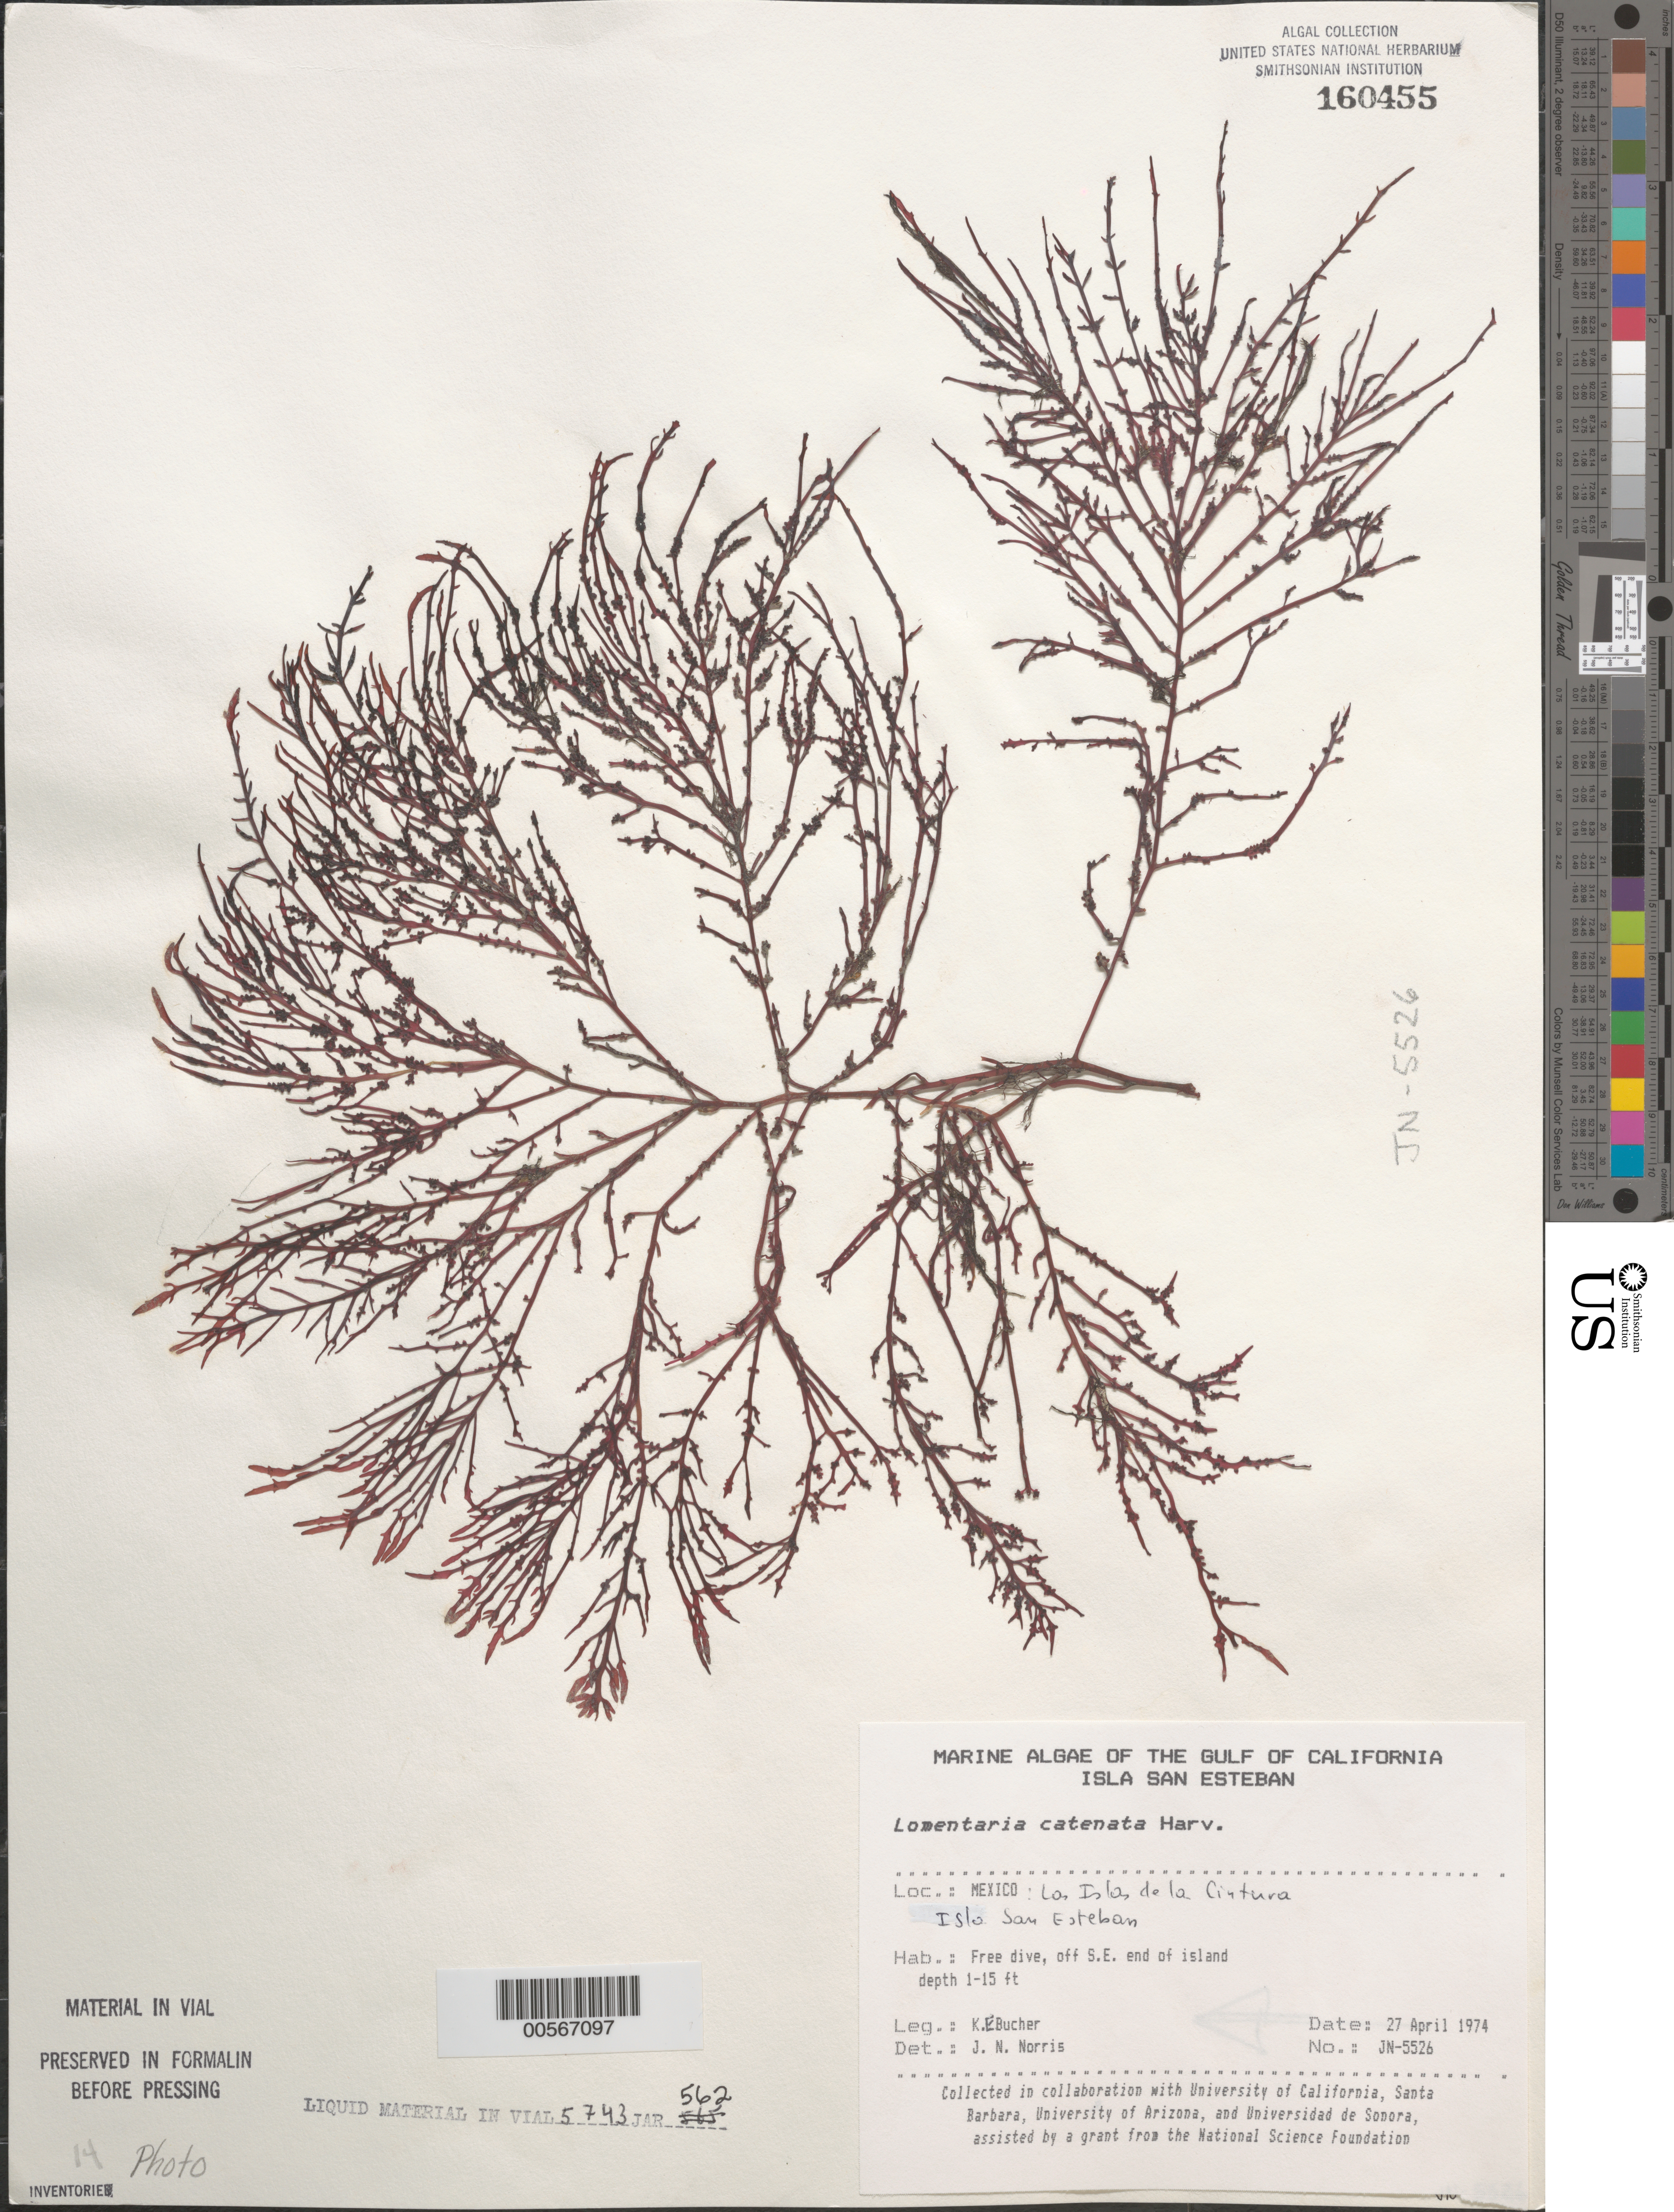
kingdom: Plantae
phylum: Rhodophyta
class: Florideophyceae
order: Rhodymeniales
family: Lomentariaceae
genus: Fushitsunagia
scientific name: Fushitsunagia catenata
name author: (Harv.) Filloramo & G.W. Saunders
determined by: Algae name updating Project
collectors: K. E. Bucher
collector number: JN-5526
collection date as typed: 27 Apr 1974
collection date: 1974-04-27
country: Mexico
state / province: Baja California Norte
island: Isla San Esteban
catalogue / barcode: US 160455